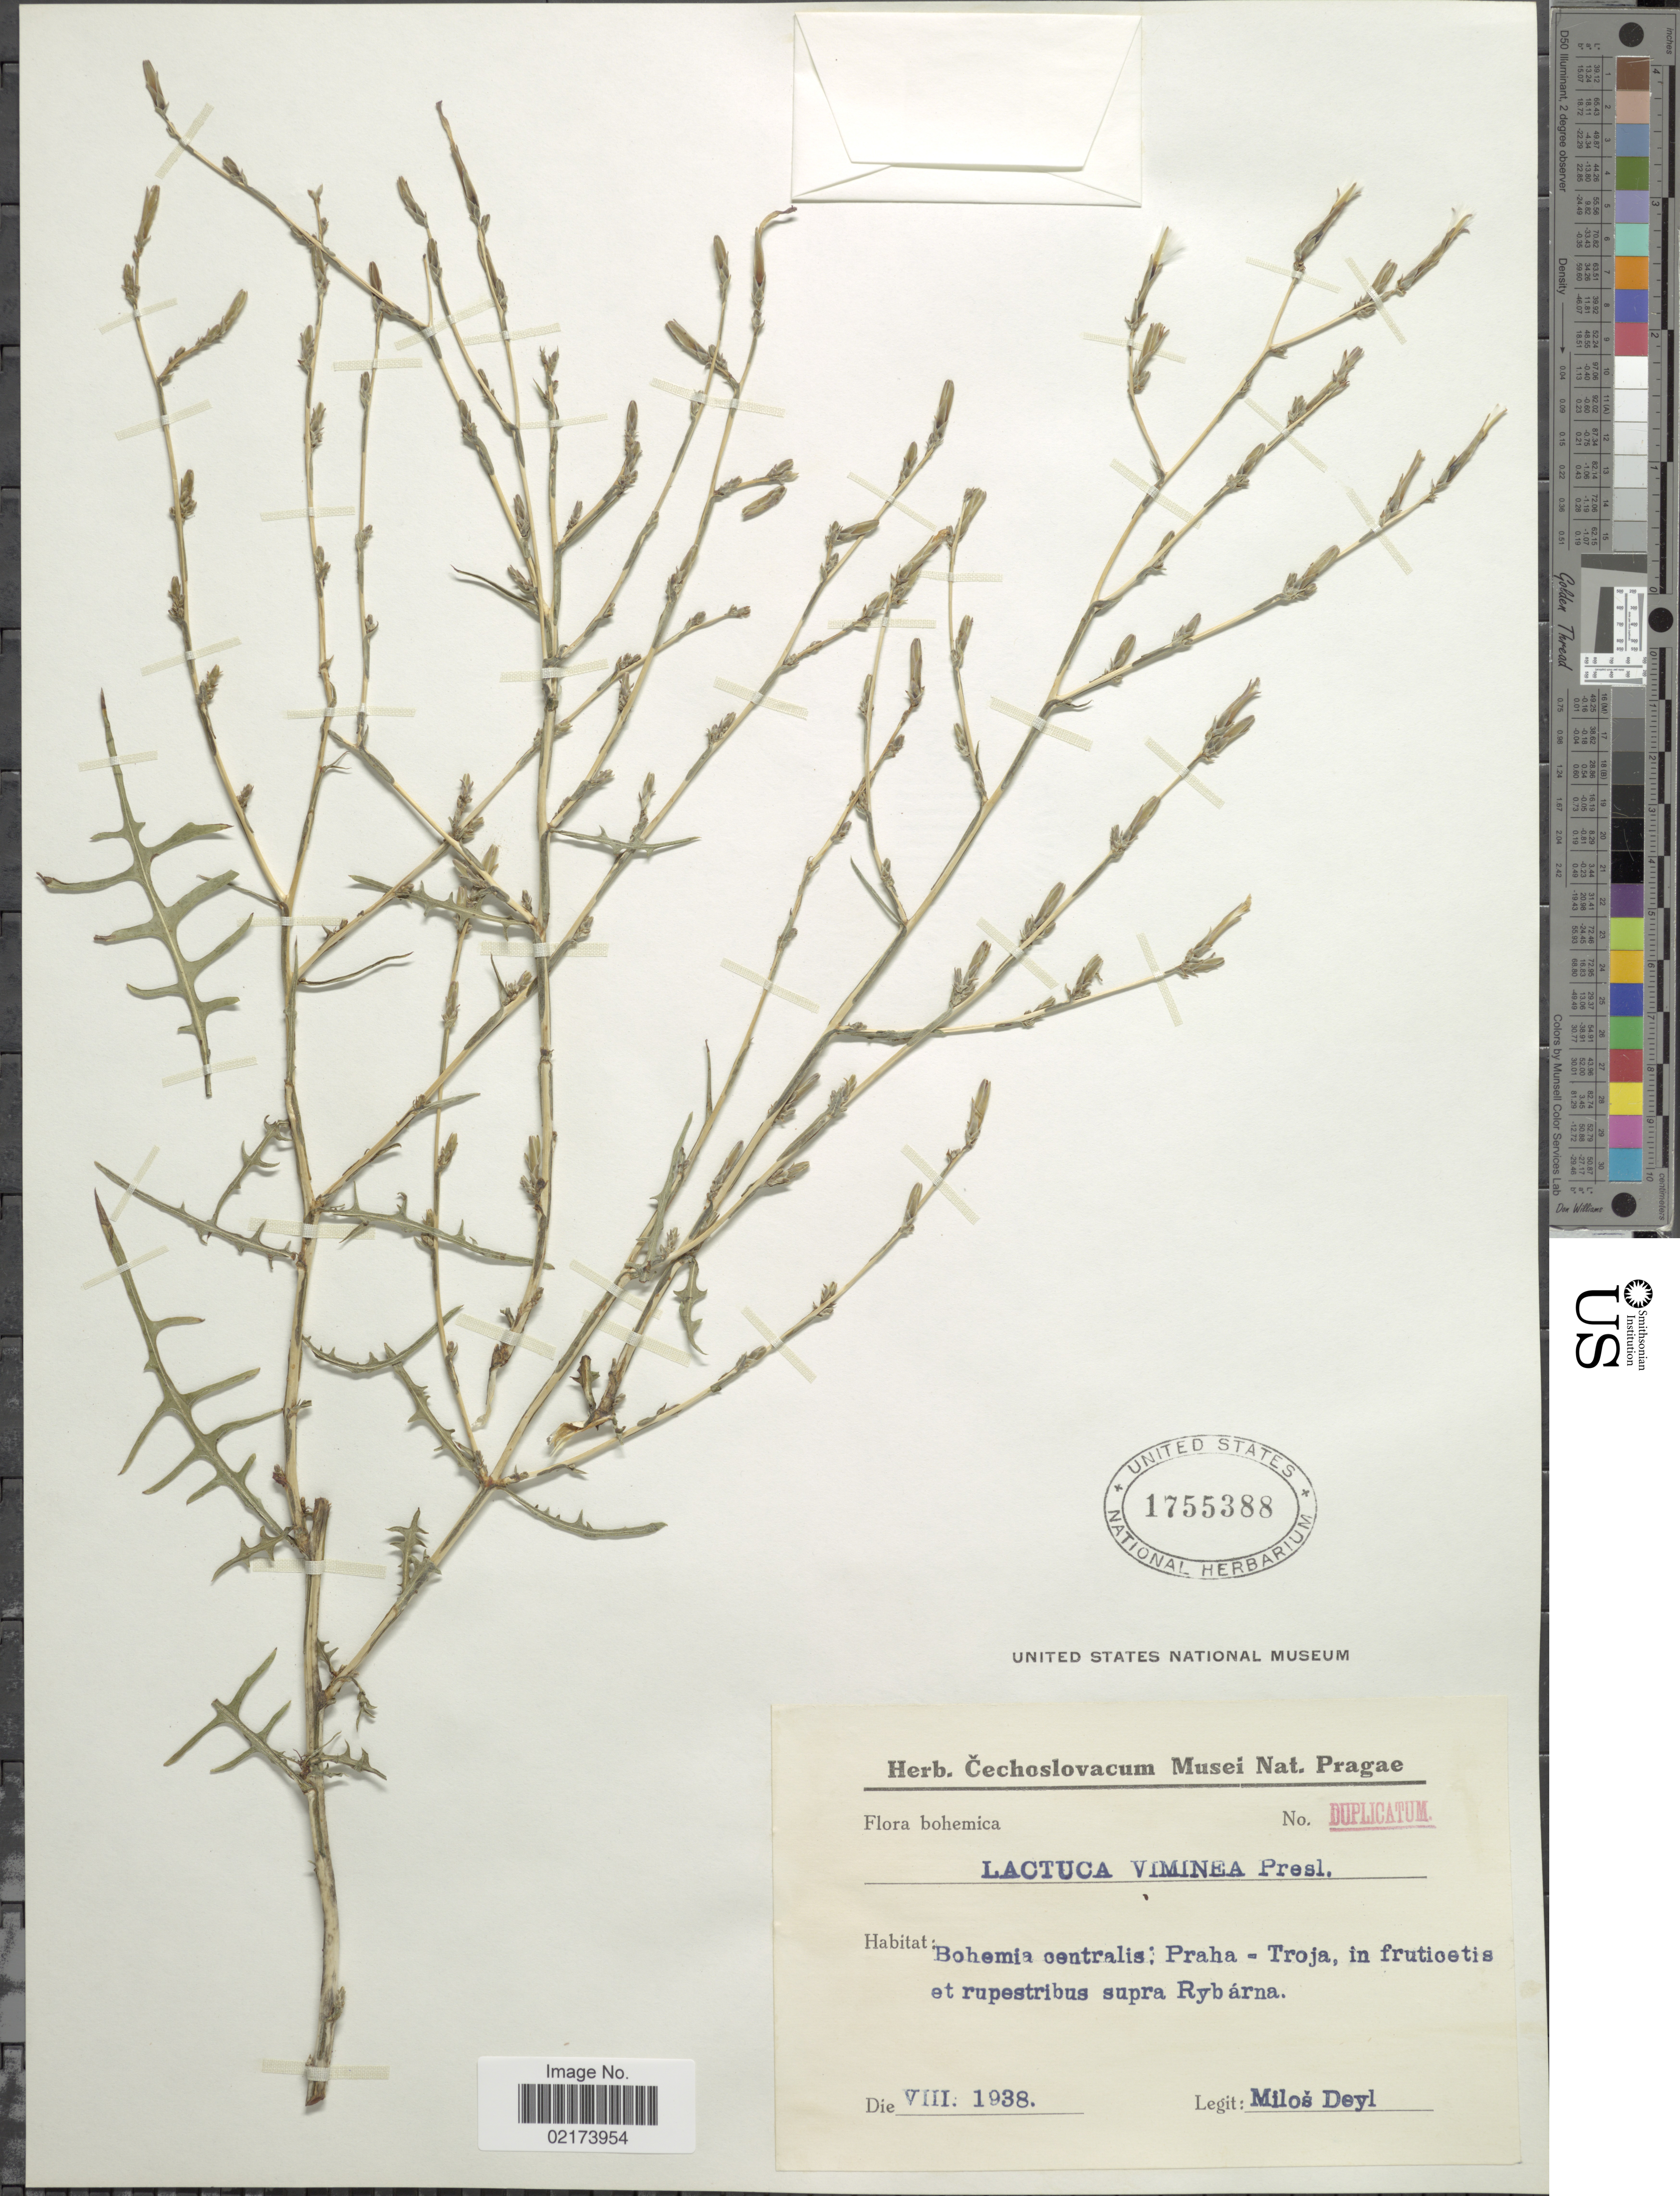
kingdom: Plantae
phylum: Tracheophyta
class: Magnoliopsida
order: Asterales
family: Asteraceae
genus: Lactuca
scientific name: Lactuca viminea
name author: (L.) J. Presl & C. Presl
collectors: M. Deyl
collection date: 1938-08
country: Czechia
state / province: Central Bohemian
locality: Bohemia centralis, Praha-Troja, supra Rybarna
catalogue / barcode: US 1755388